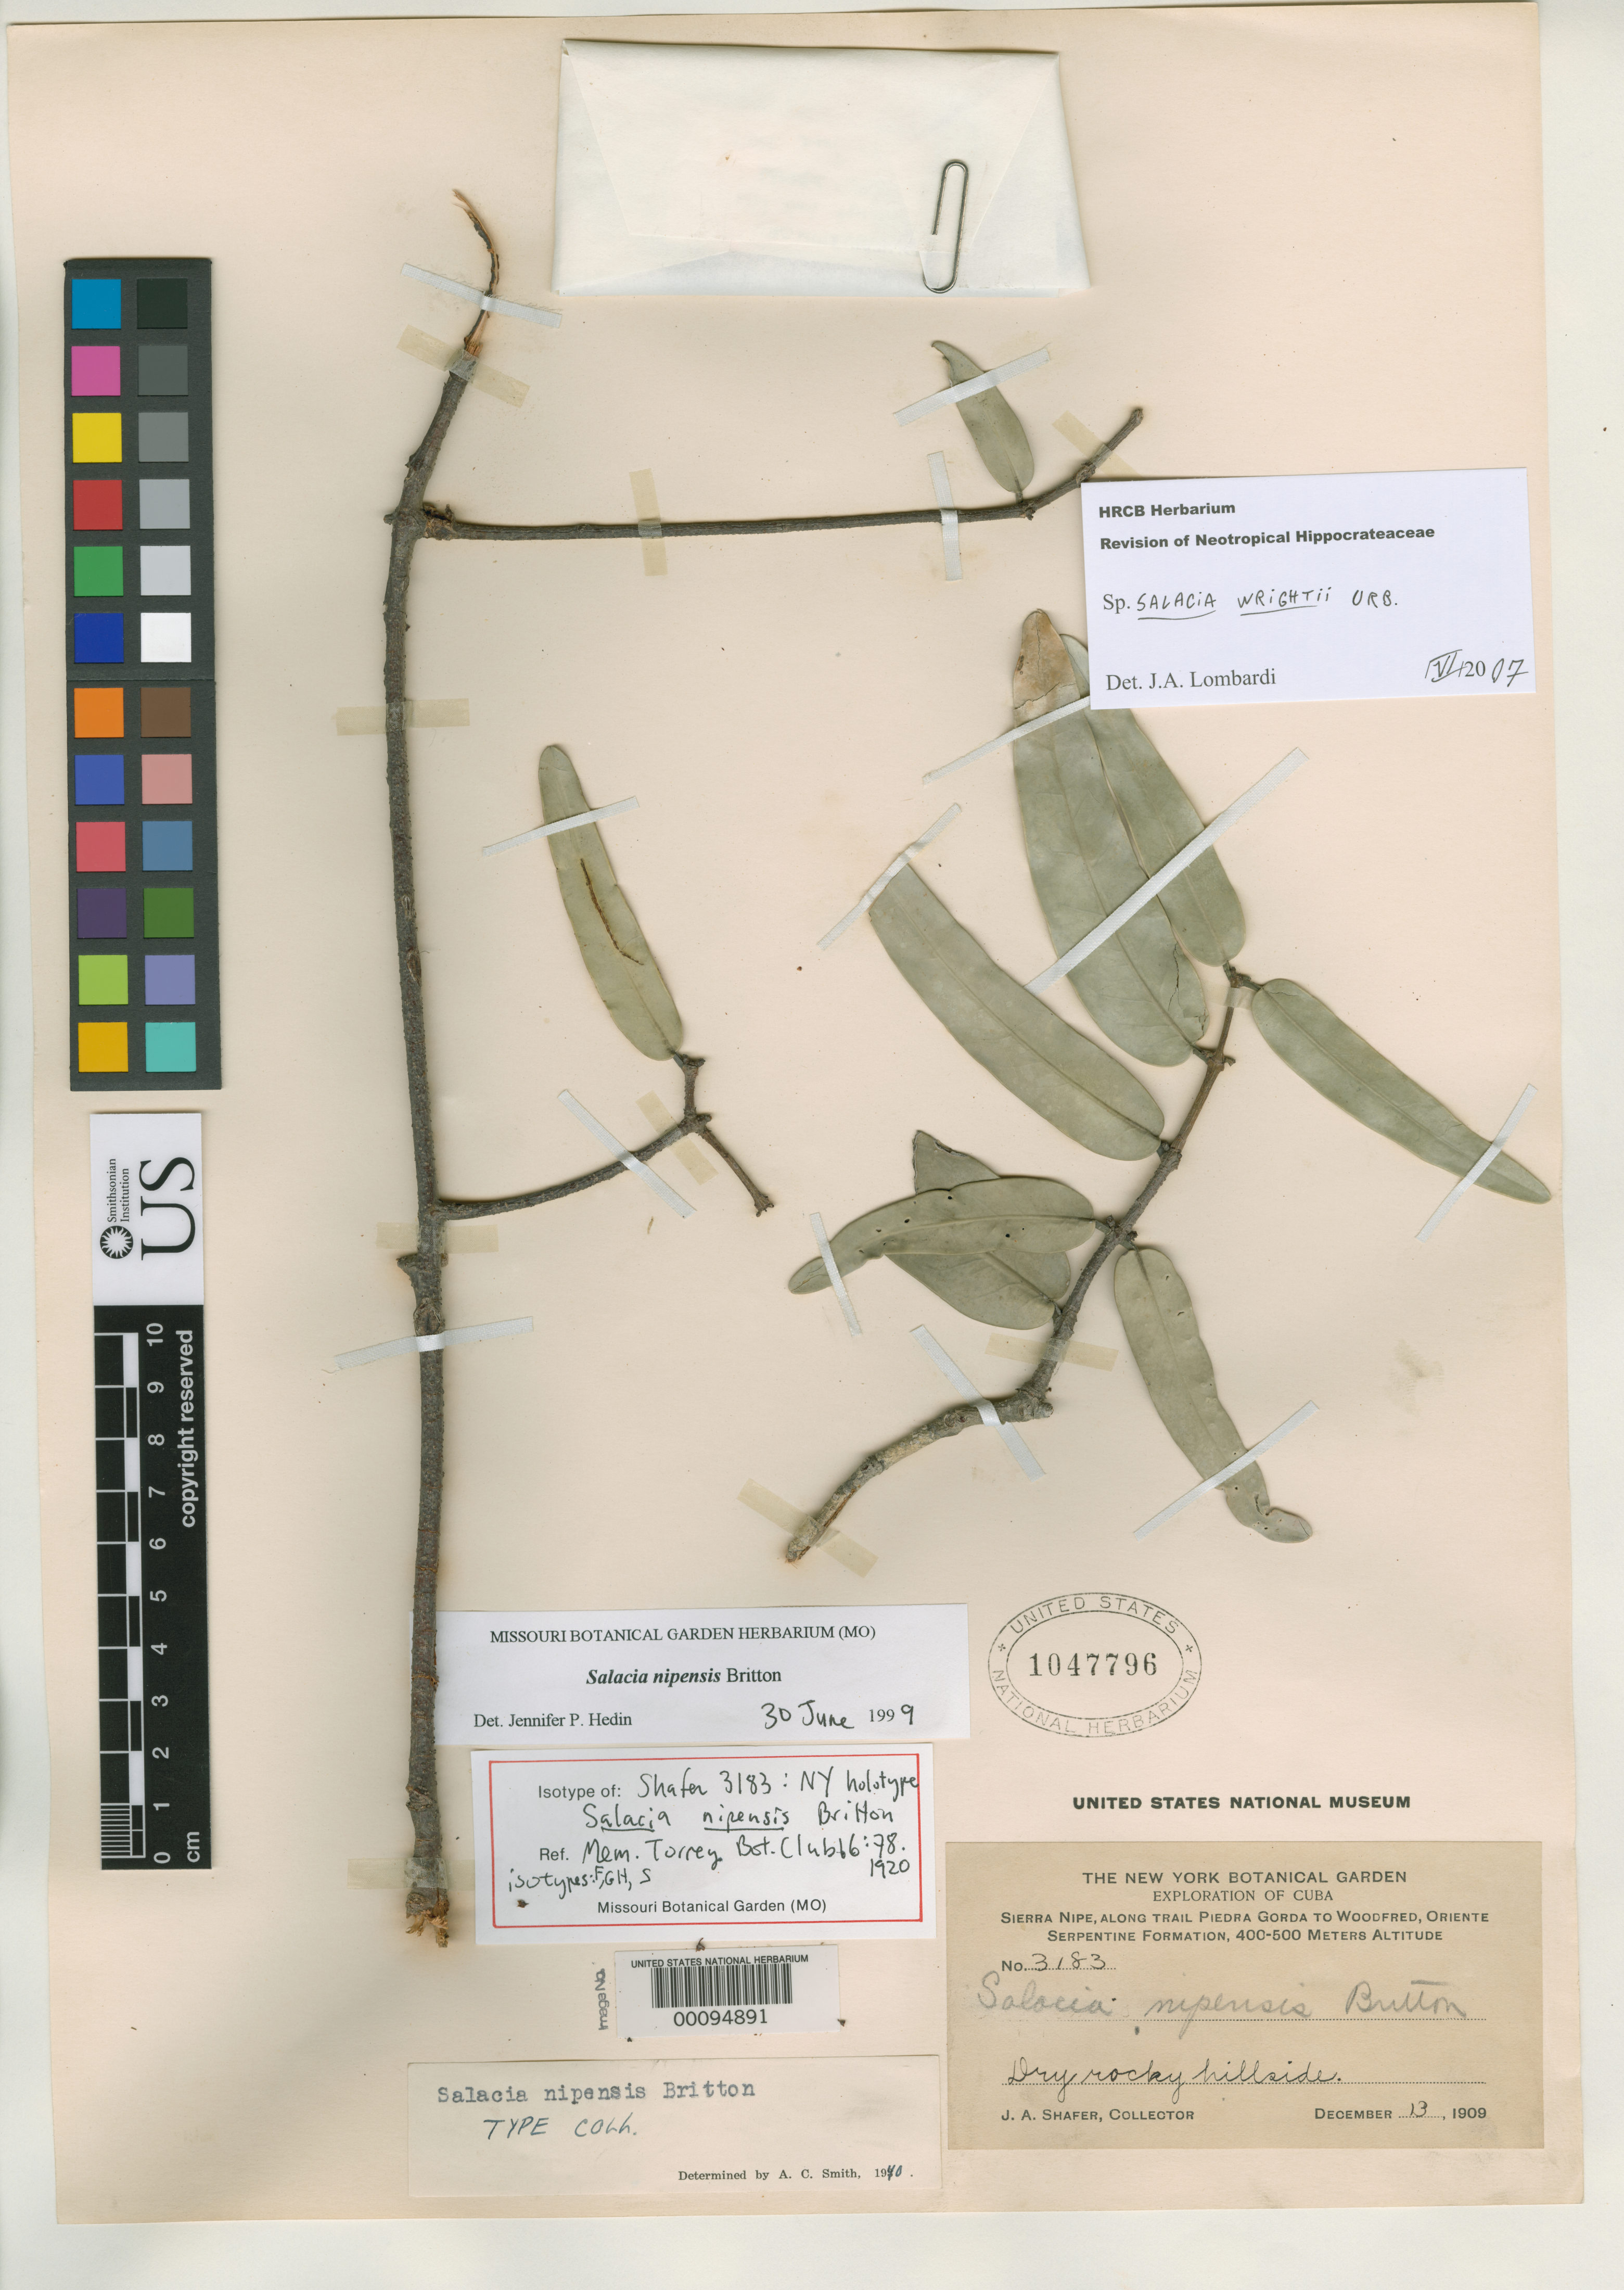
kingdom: Plantae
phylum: Tracheophyta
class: Magnoliopsida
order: Celastrales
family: Celastraceae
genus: Salacia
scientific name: Salacia nipensis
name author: Britton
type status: Isotype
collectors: J. A. Shafer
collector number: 3183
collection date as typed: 13 Dec 1909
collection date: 1909-12-13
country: Cuba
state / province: Oriente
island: Greater Antilles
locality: Sierra Nipe, along trail Piedra Gorda to Woodfred, serpentine formation.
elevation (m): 400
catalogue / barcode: US 1047796